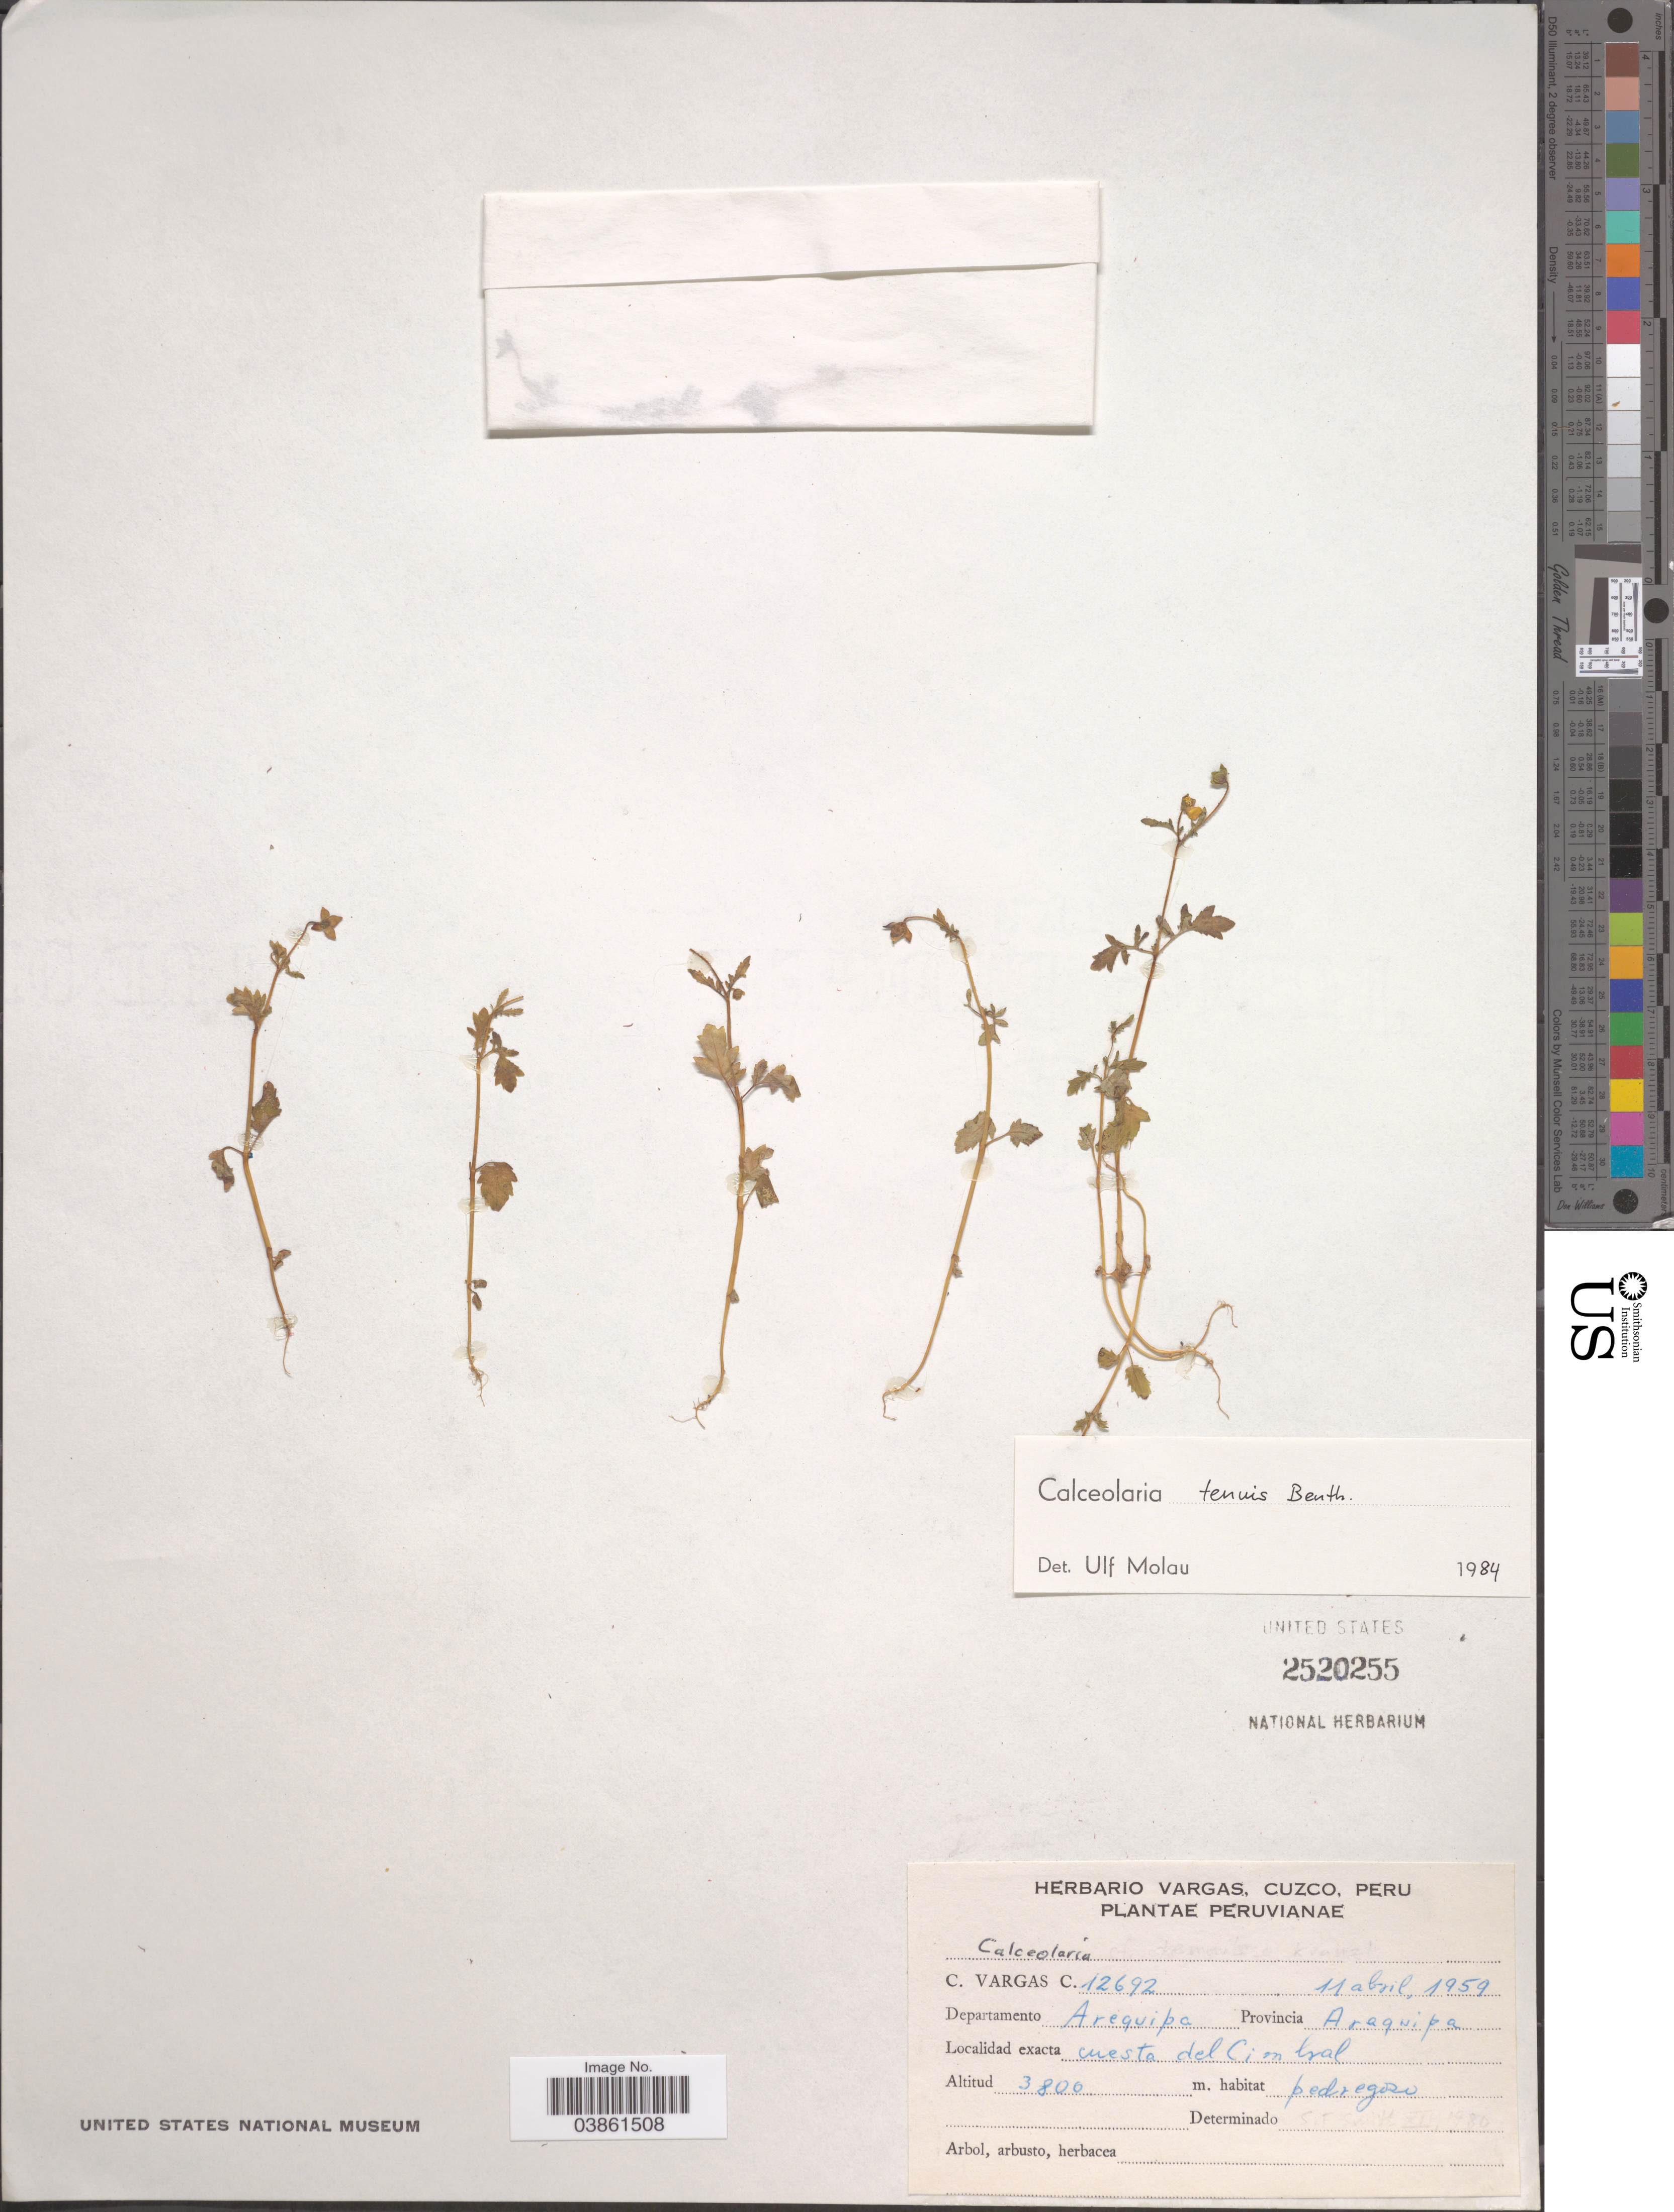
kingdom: Plantae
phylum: Tracheophyta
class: Magnoliopsida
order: Lamiales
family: Calceolariaceae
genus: Calceolaria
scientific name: Calceolaria tenuis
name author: Benth.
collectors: C. Vargas Calderón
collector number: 12692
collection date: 1959-04-11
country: Peru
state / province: Arequipa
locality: Departamento Arequipa. Provincia Arequipa. Cuesta del Cimbral.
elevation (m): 3800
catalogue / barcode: US 2520255